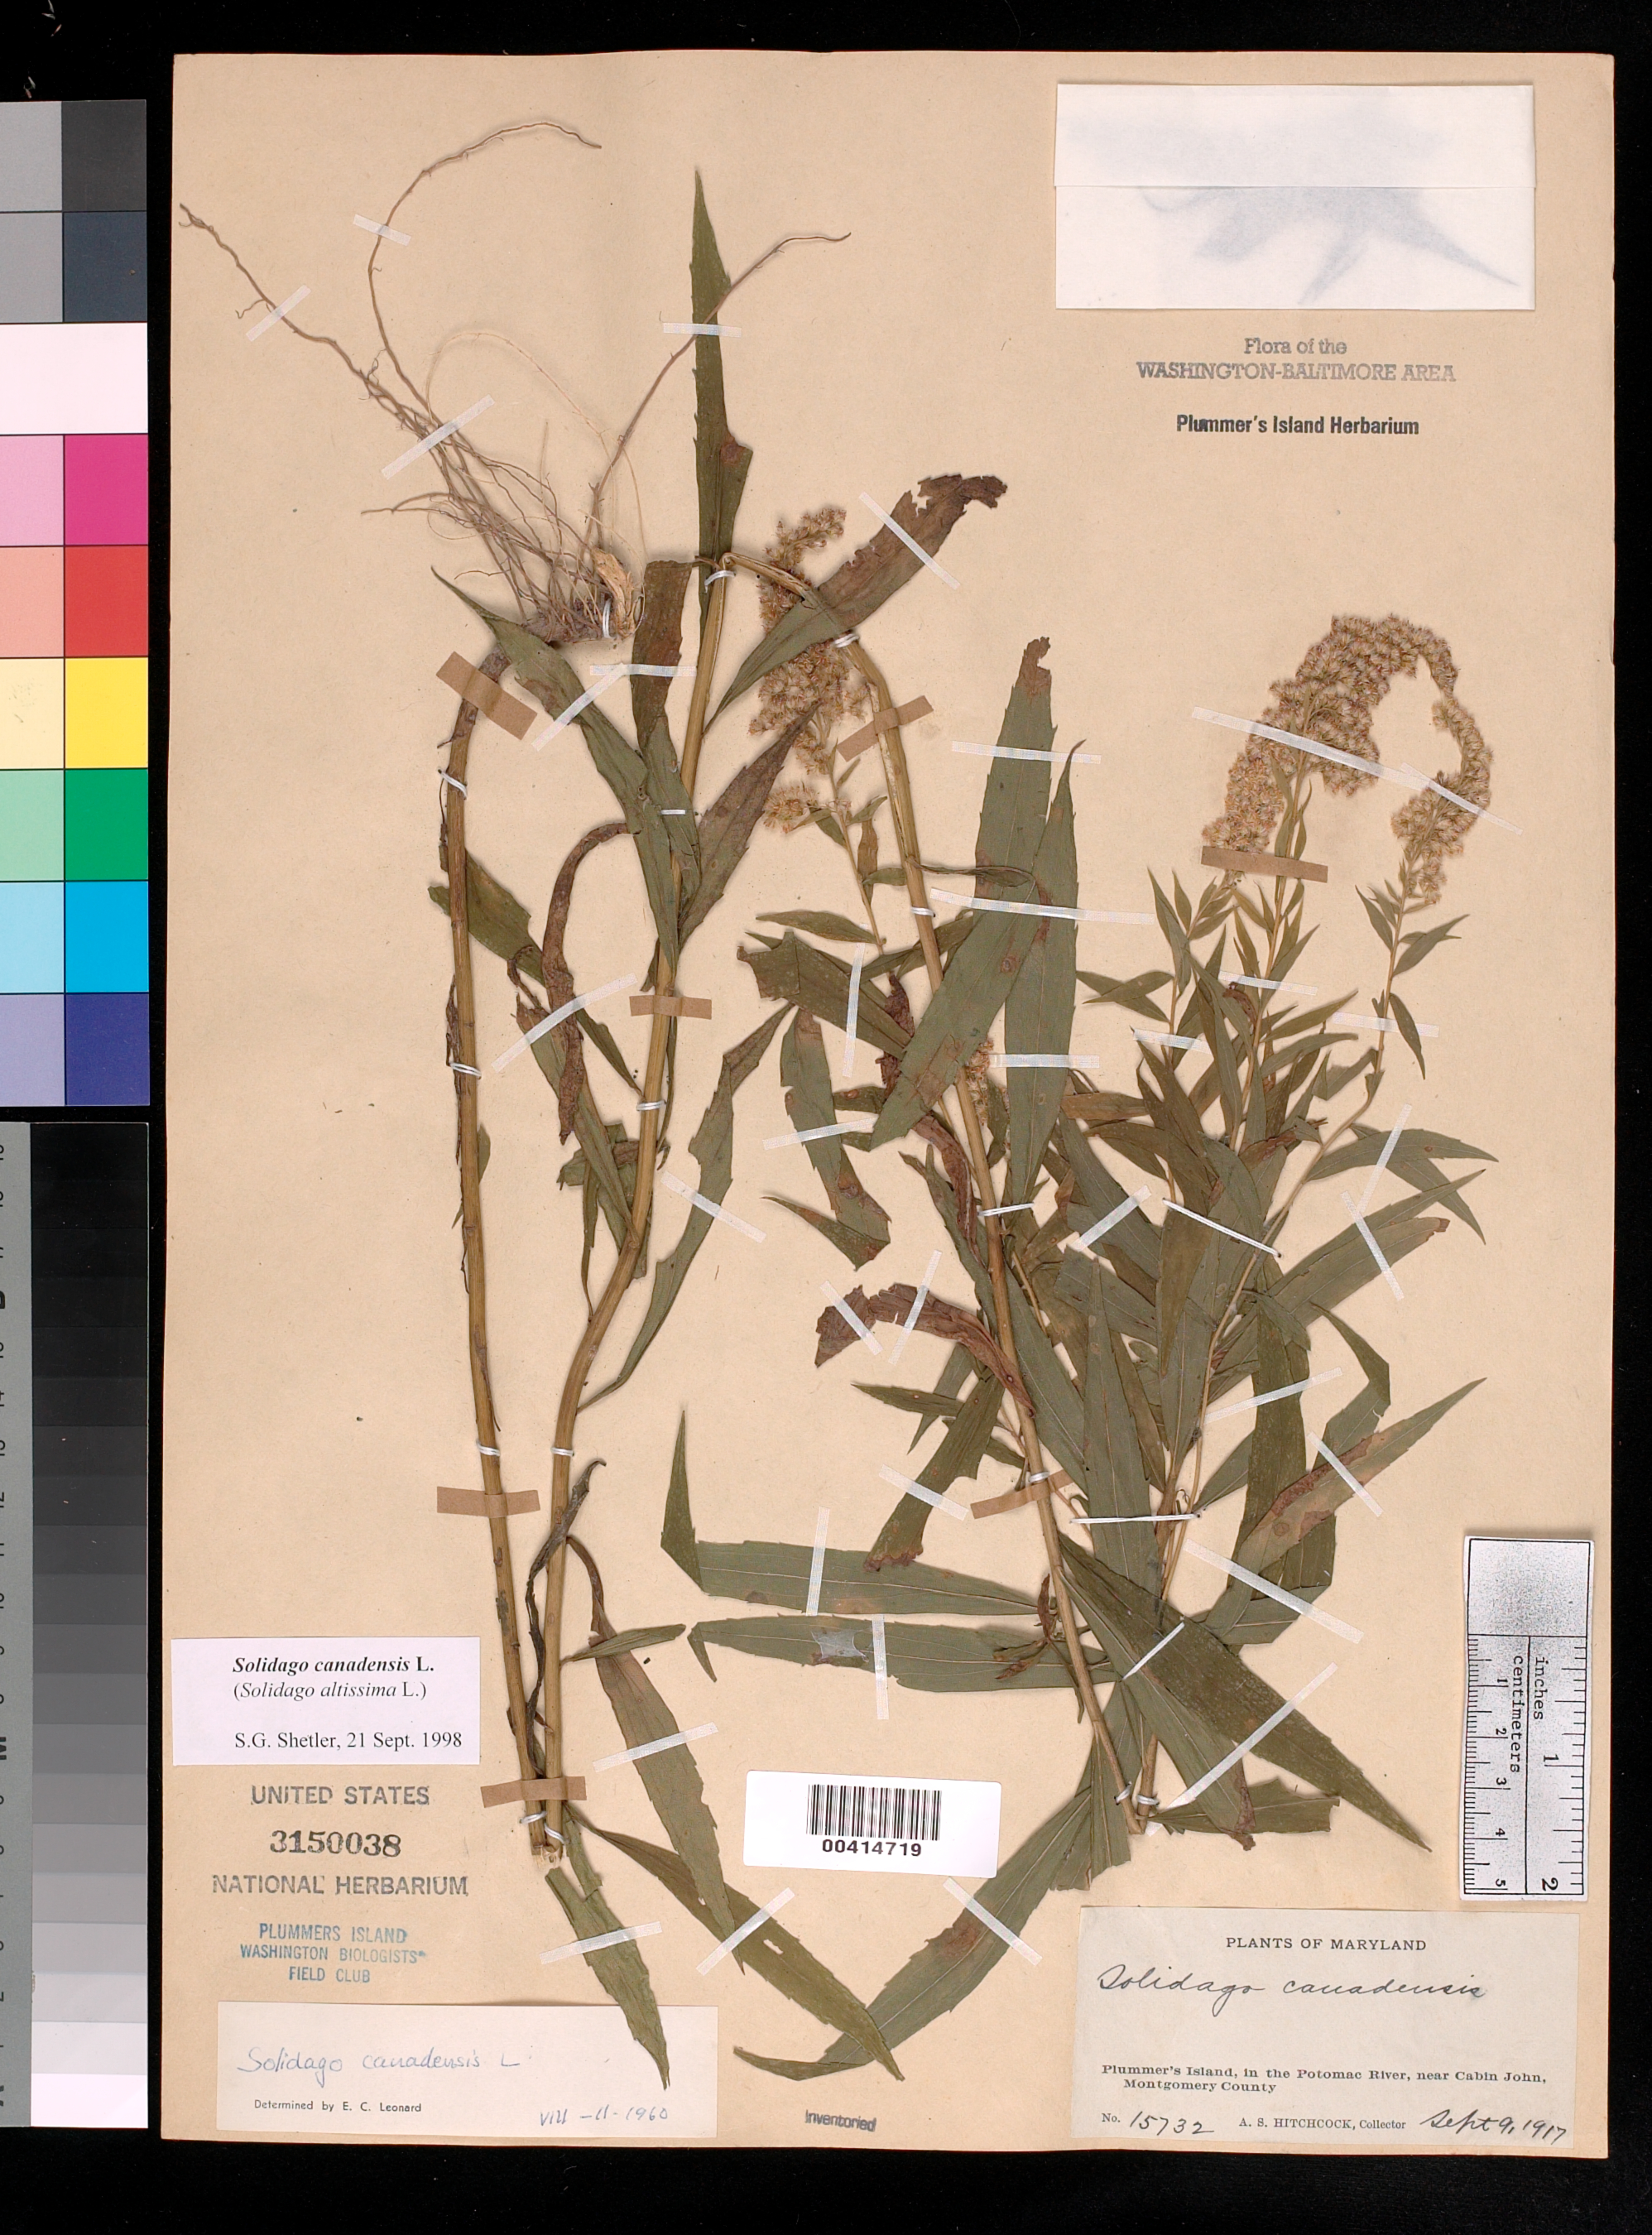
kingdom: Plantae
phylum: Tracheophyta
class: Magnoliopsida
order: Asterales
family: Asteraceae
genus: Solidago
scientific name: Solidago canadensis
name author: L.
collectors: A. S. Hitchcock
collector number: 15732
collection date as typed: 09 Sep 1917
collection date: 1917-09-09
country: United States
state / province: Maryland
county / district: Montgomery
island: Plummers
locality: Plummer's Island Plummers Island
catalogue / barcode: US 3150038